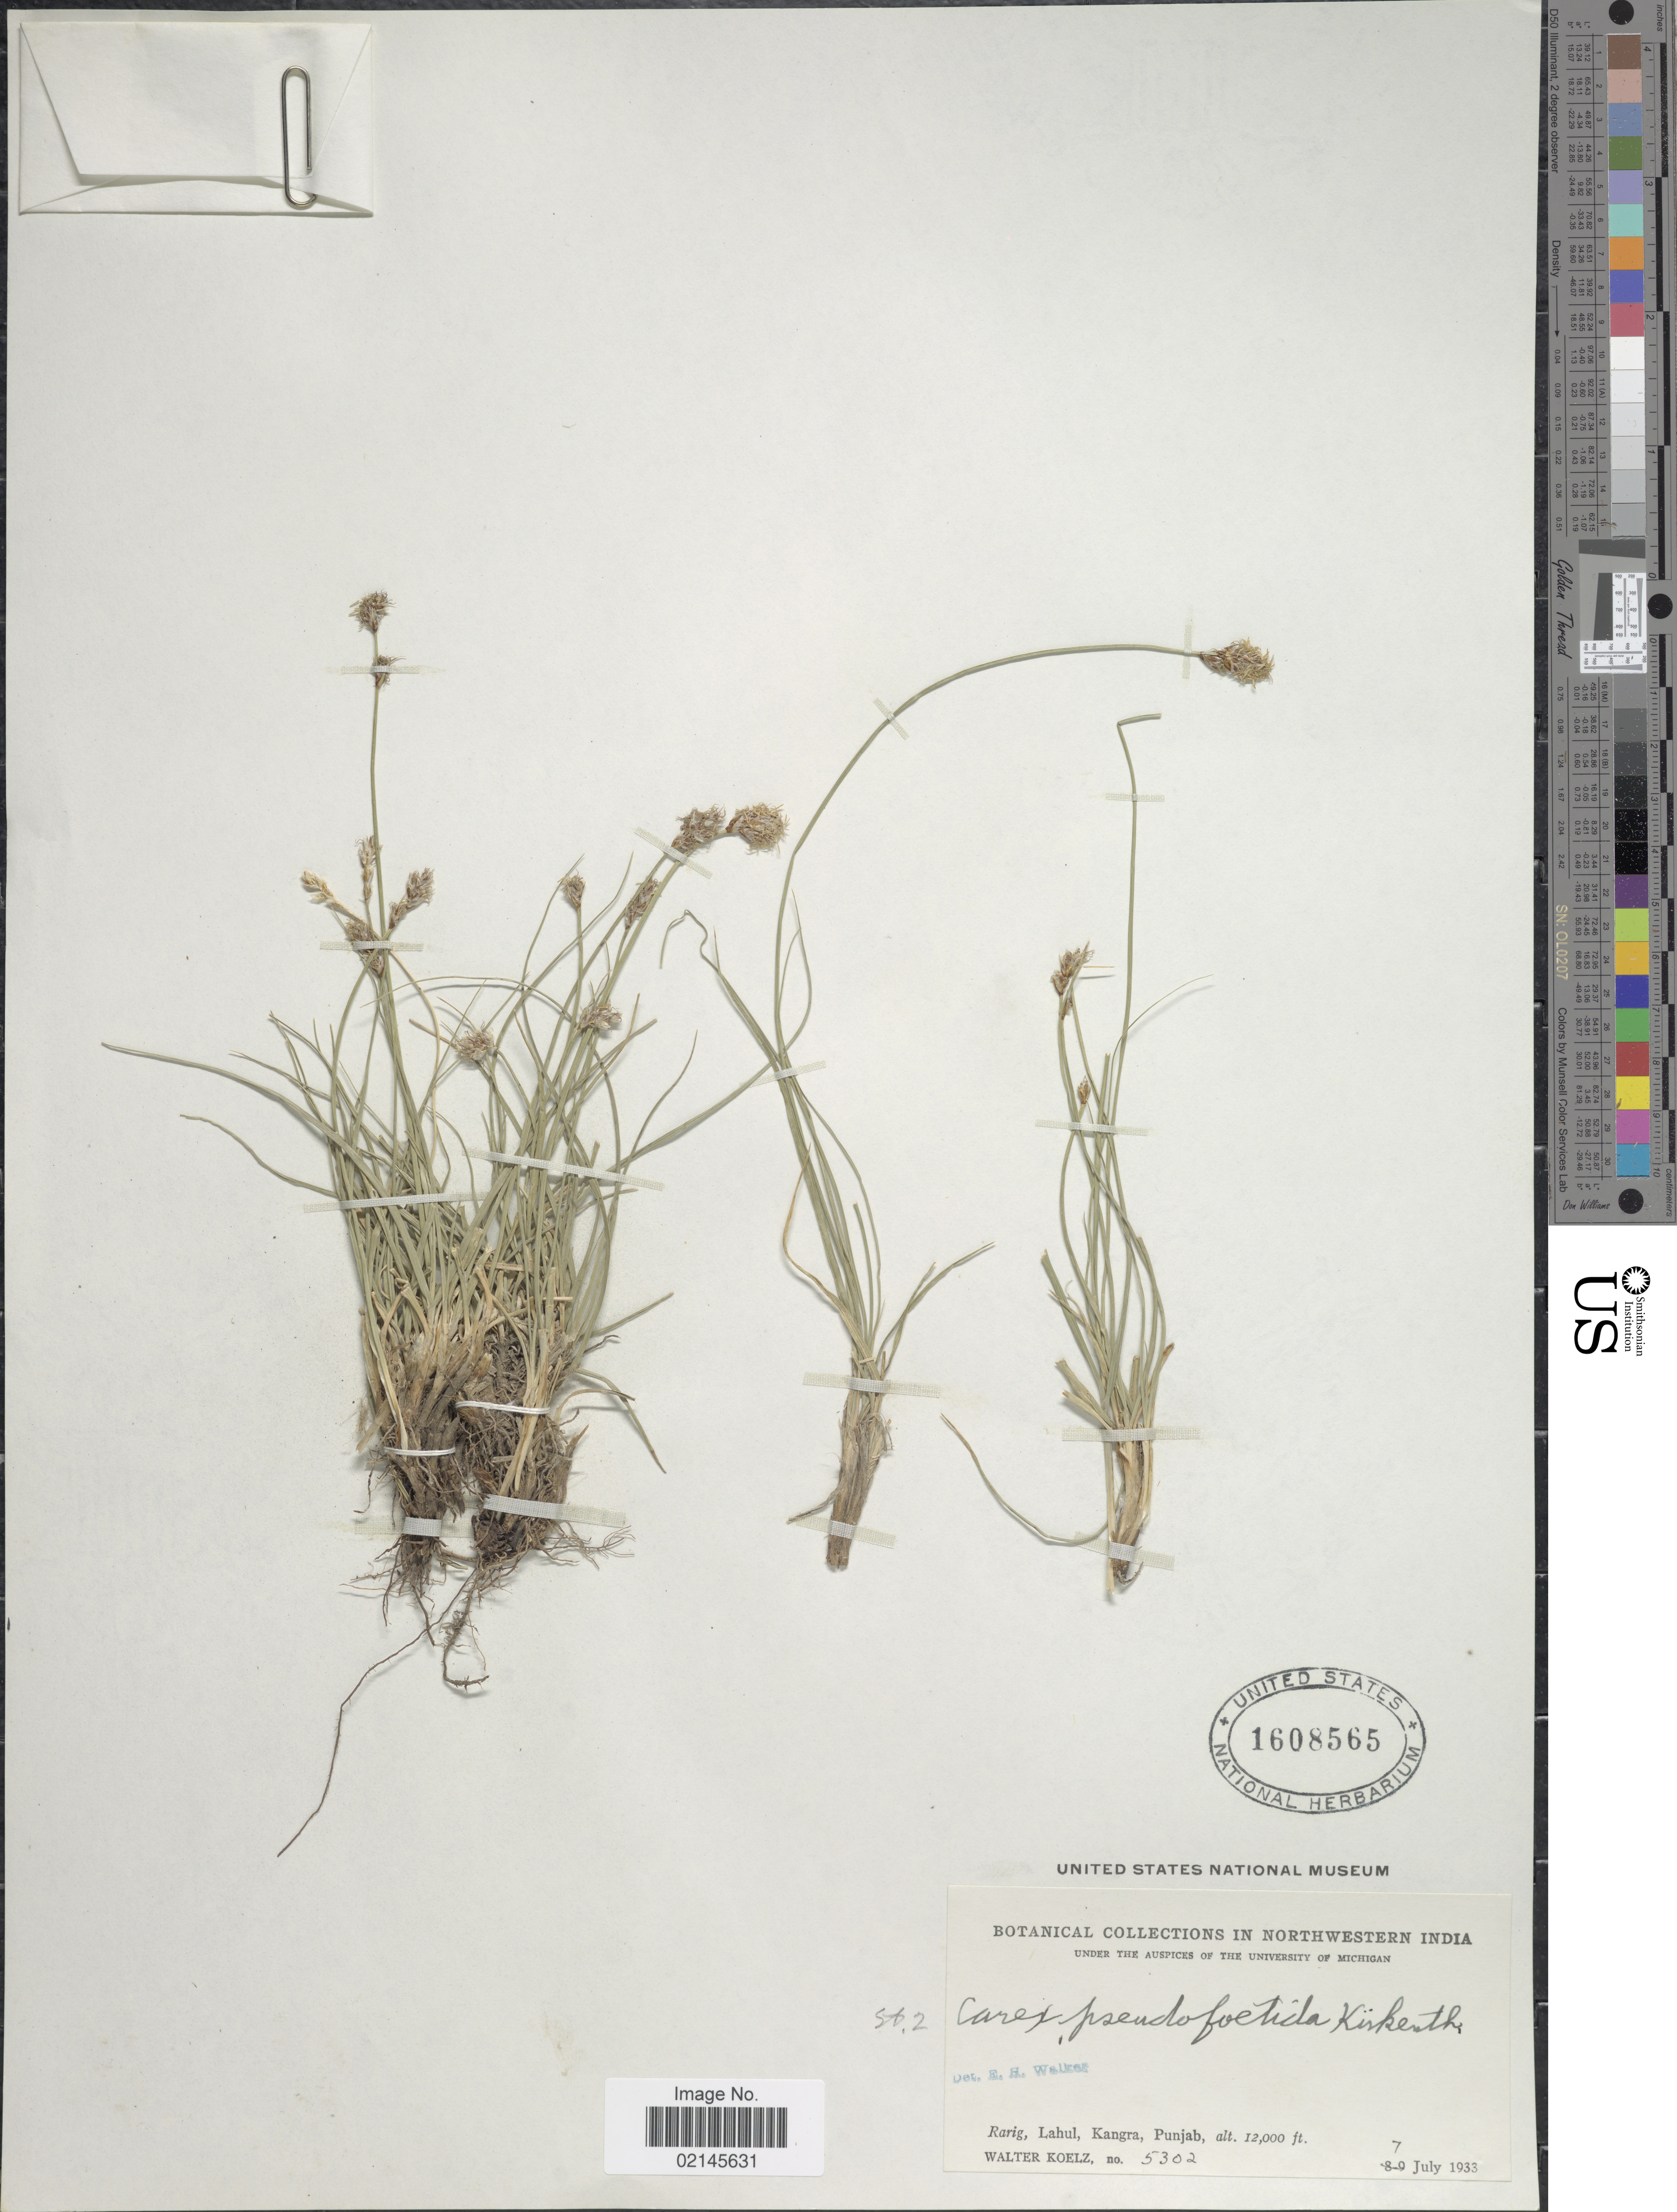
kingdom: Plantae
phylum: Tracheophyta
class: Liliopsida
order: Poales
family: Cyperaceae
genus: Carex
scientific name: Carex pseudofoetida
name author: Kük.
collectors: W. N. Koelz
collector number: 5302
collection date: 1933-07-07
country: India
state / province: Punjab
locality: Northwestern India, Rarig, Lahul, Kangra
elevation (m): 3658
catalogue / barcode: US 1608565